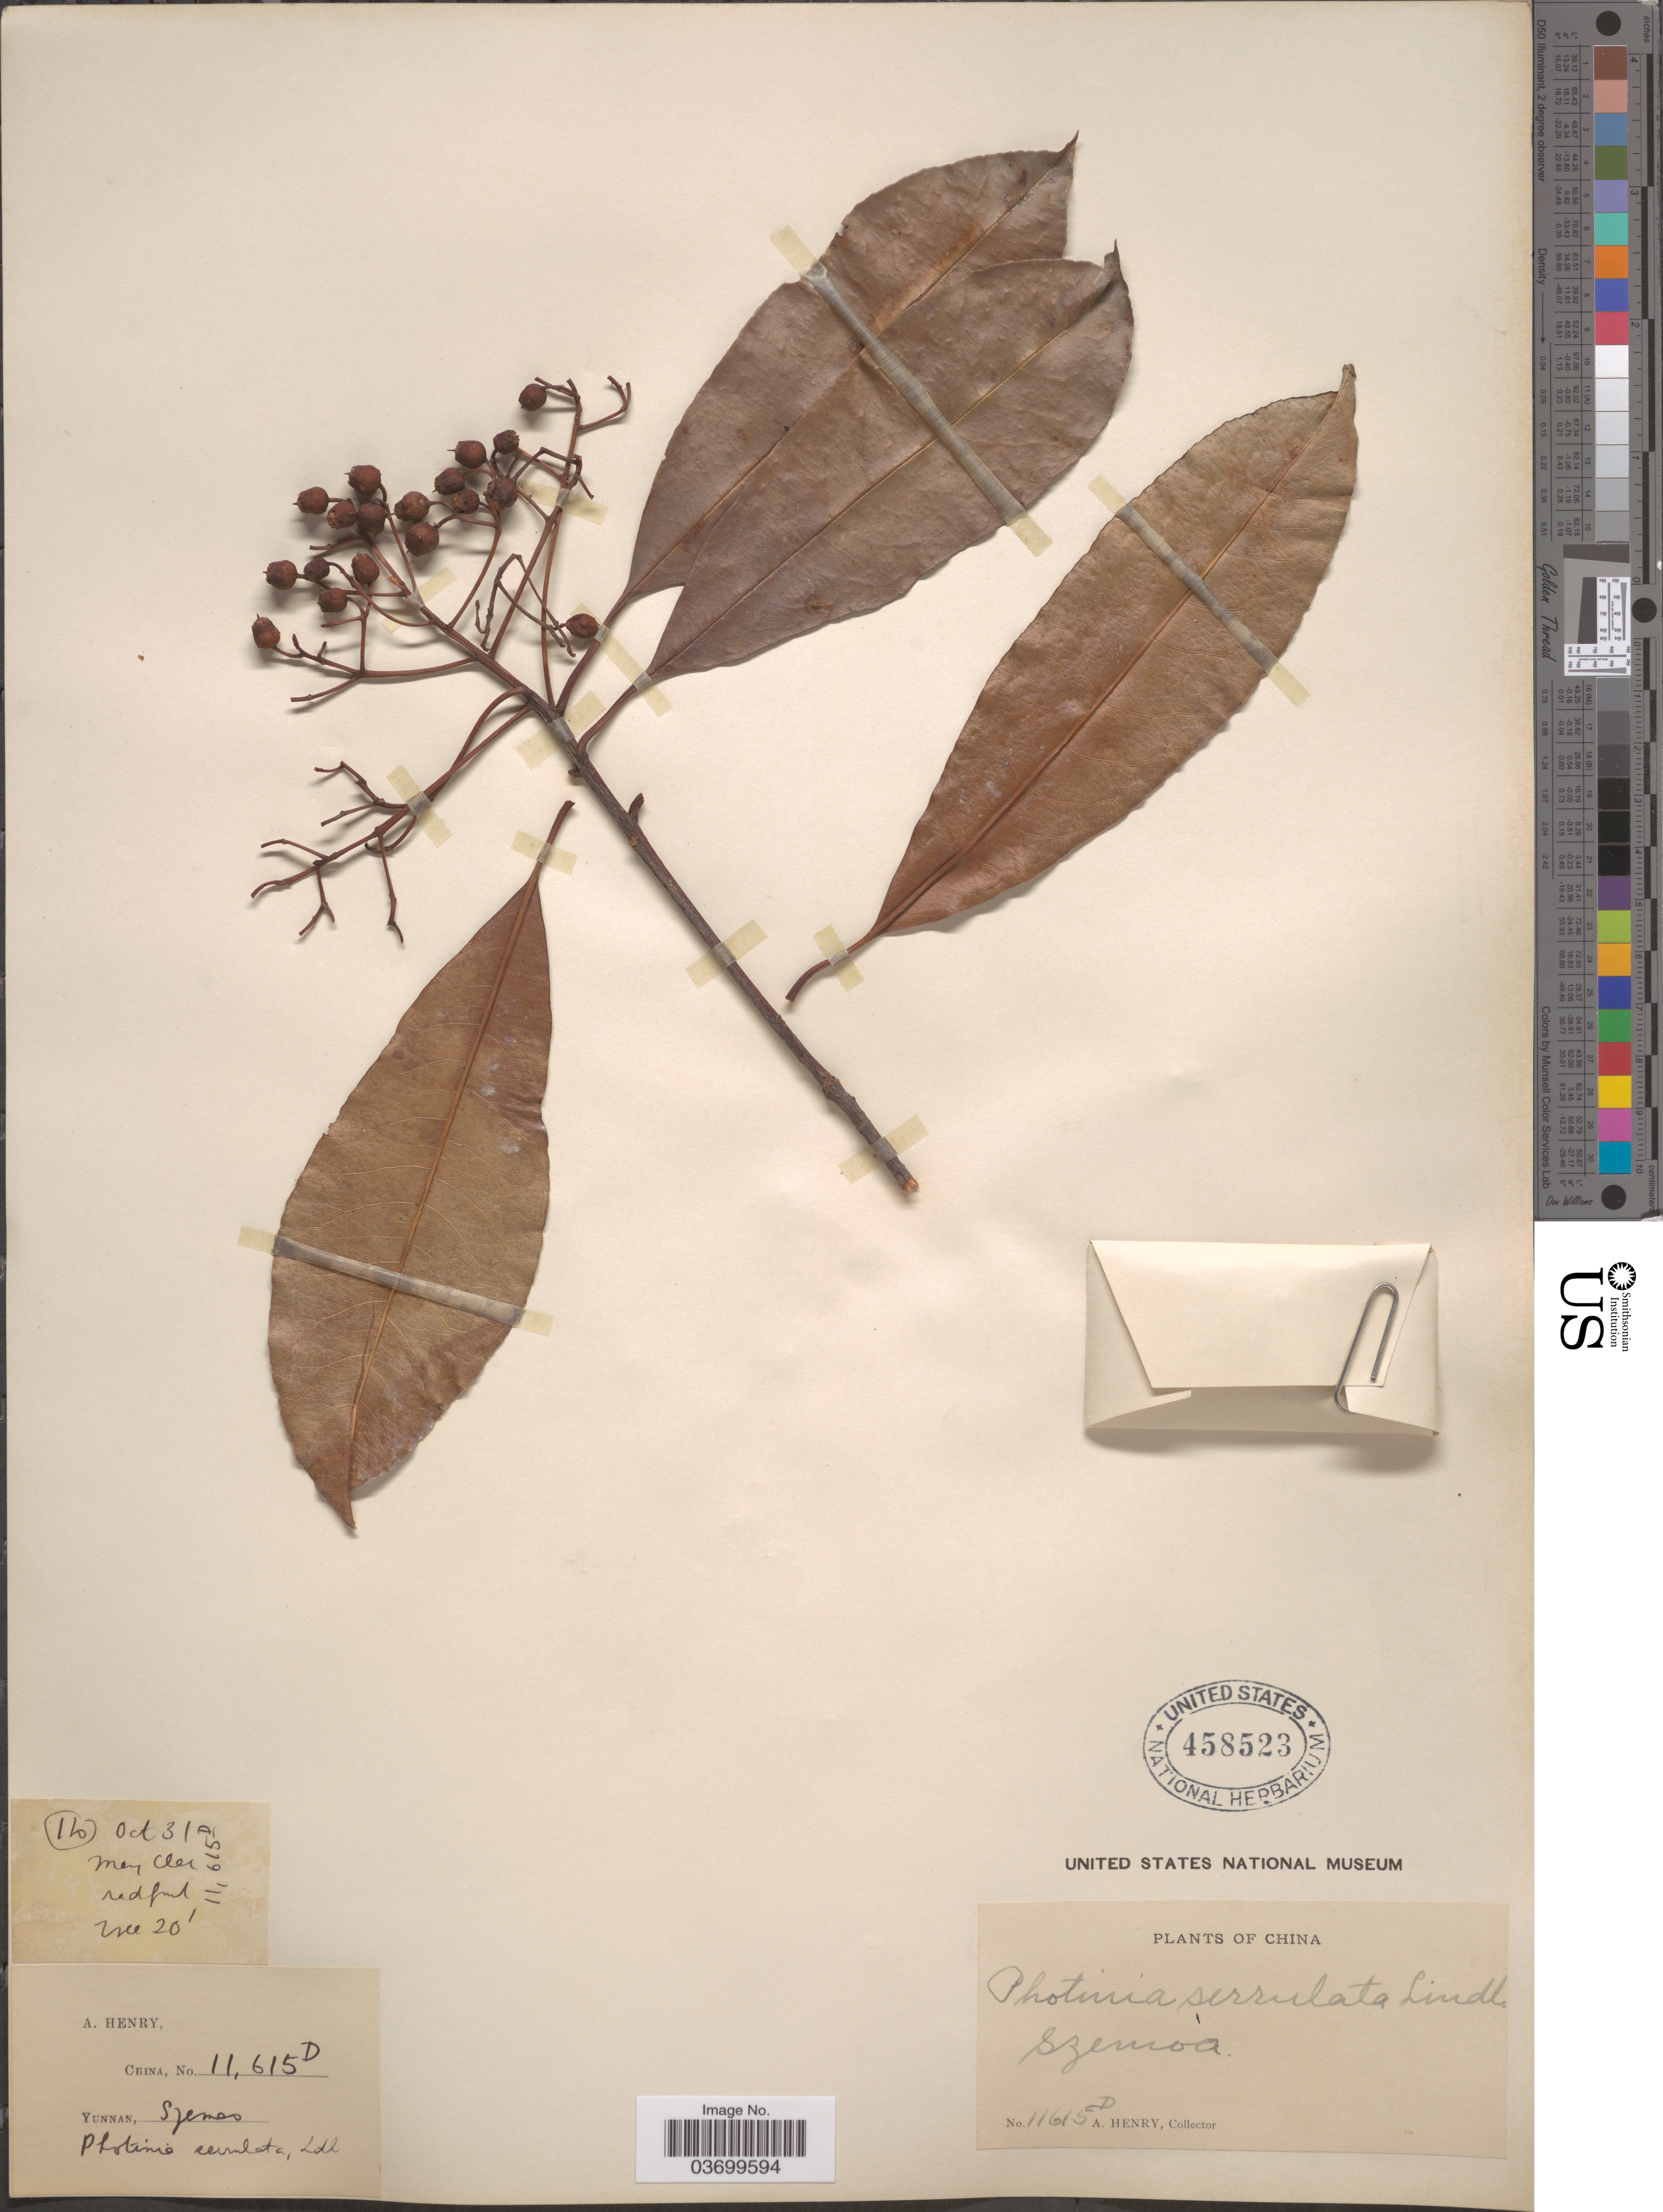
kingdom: Plantae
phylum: Tracheophyta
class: Magnoliopsida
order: Rosales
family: Rosaceae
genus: Photinia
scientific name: Photinia serrulata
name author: Franch. & Sav.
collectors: A. Henry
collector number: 11615 D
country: China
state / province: Yunnan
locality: Szemoa.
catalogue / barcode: US 458523